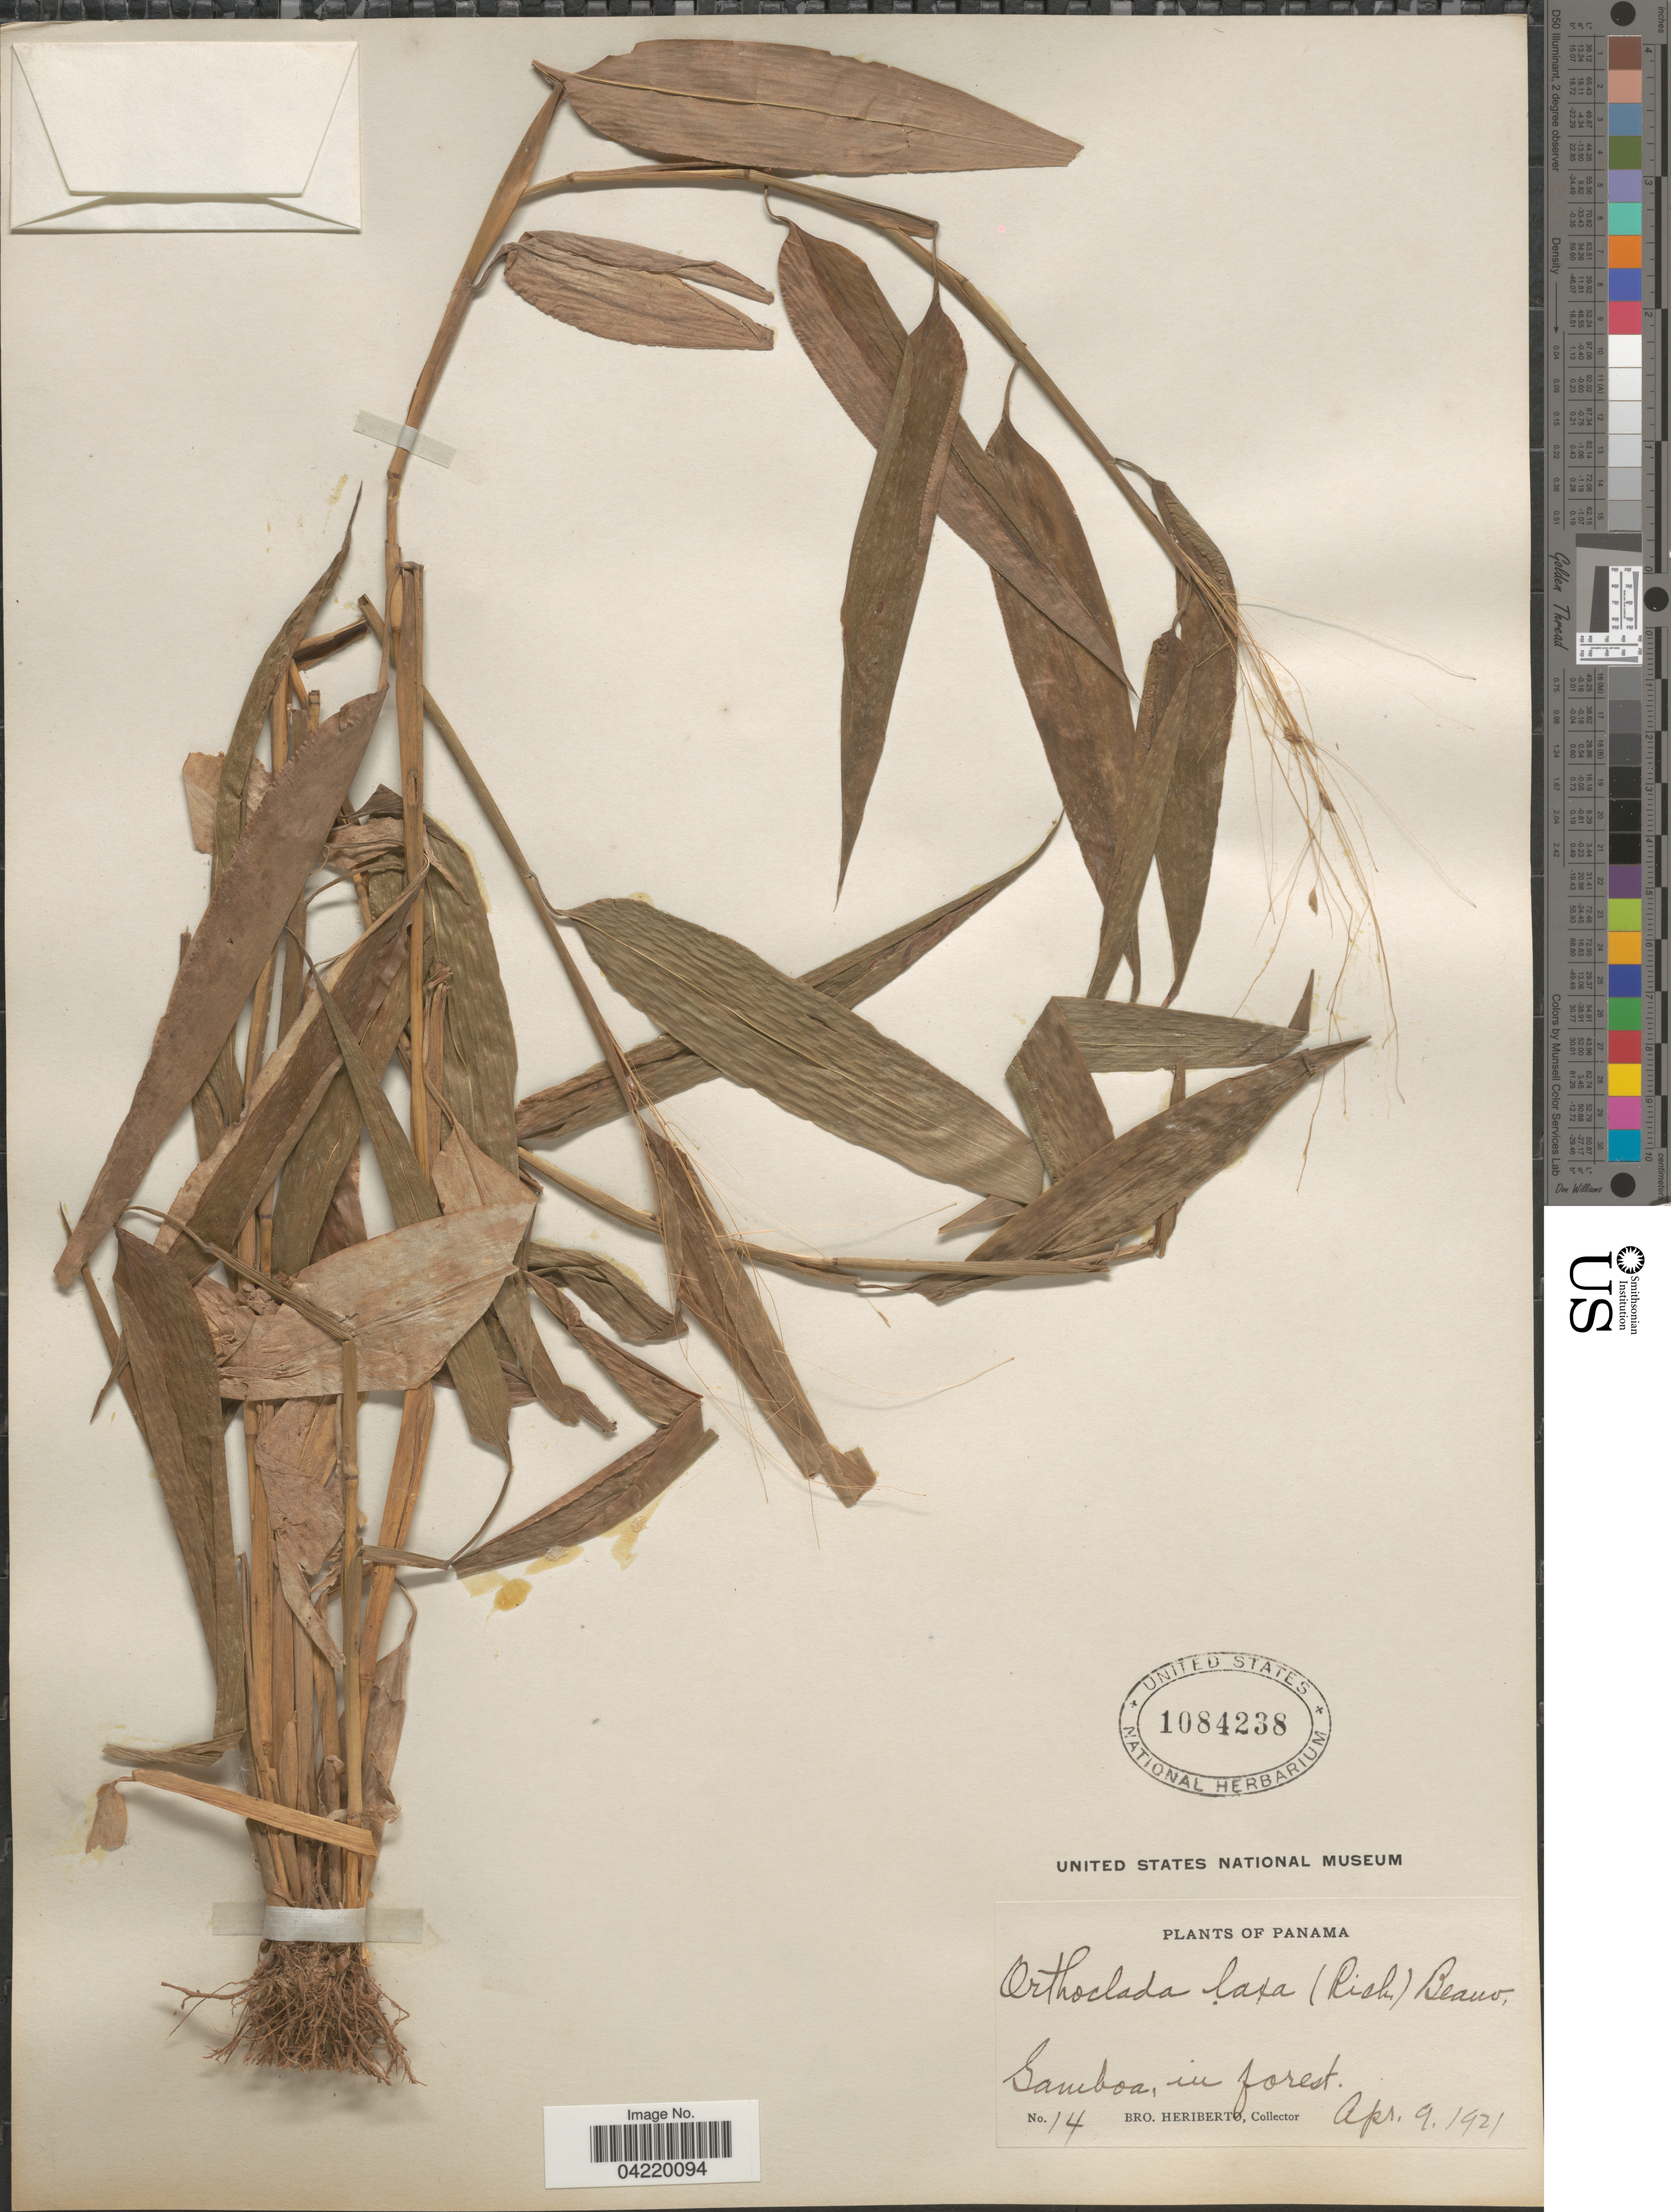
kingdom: Plantae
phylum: Tracheophyta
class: Liliopsida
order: Poales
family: Poaceae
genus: Orthoclada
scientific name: Orthoclada laxa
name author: P. Beauv.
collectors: B. Heriberto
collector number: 14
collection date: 1921-04-09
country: Panama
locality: Gamboa, in forest.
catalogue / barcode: US 1084238